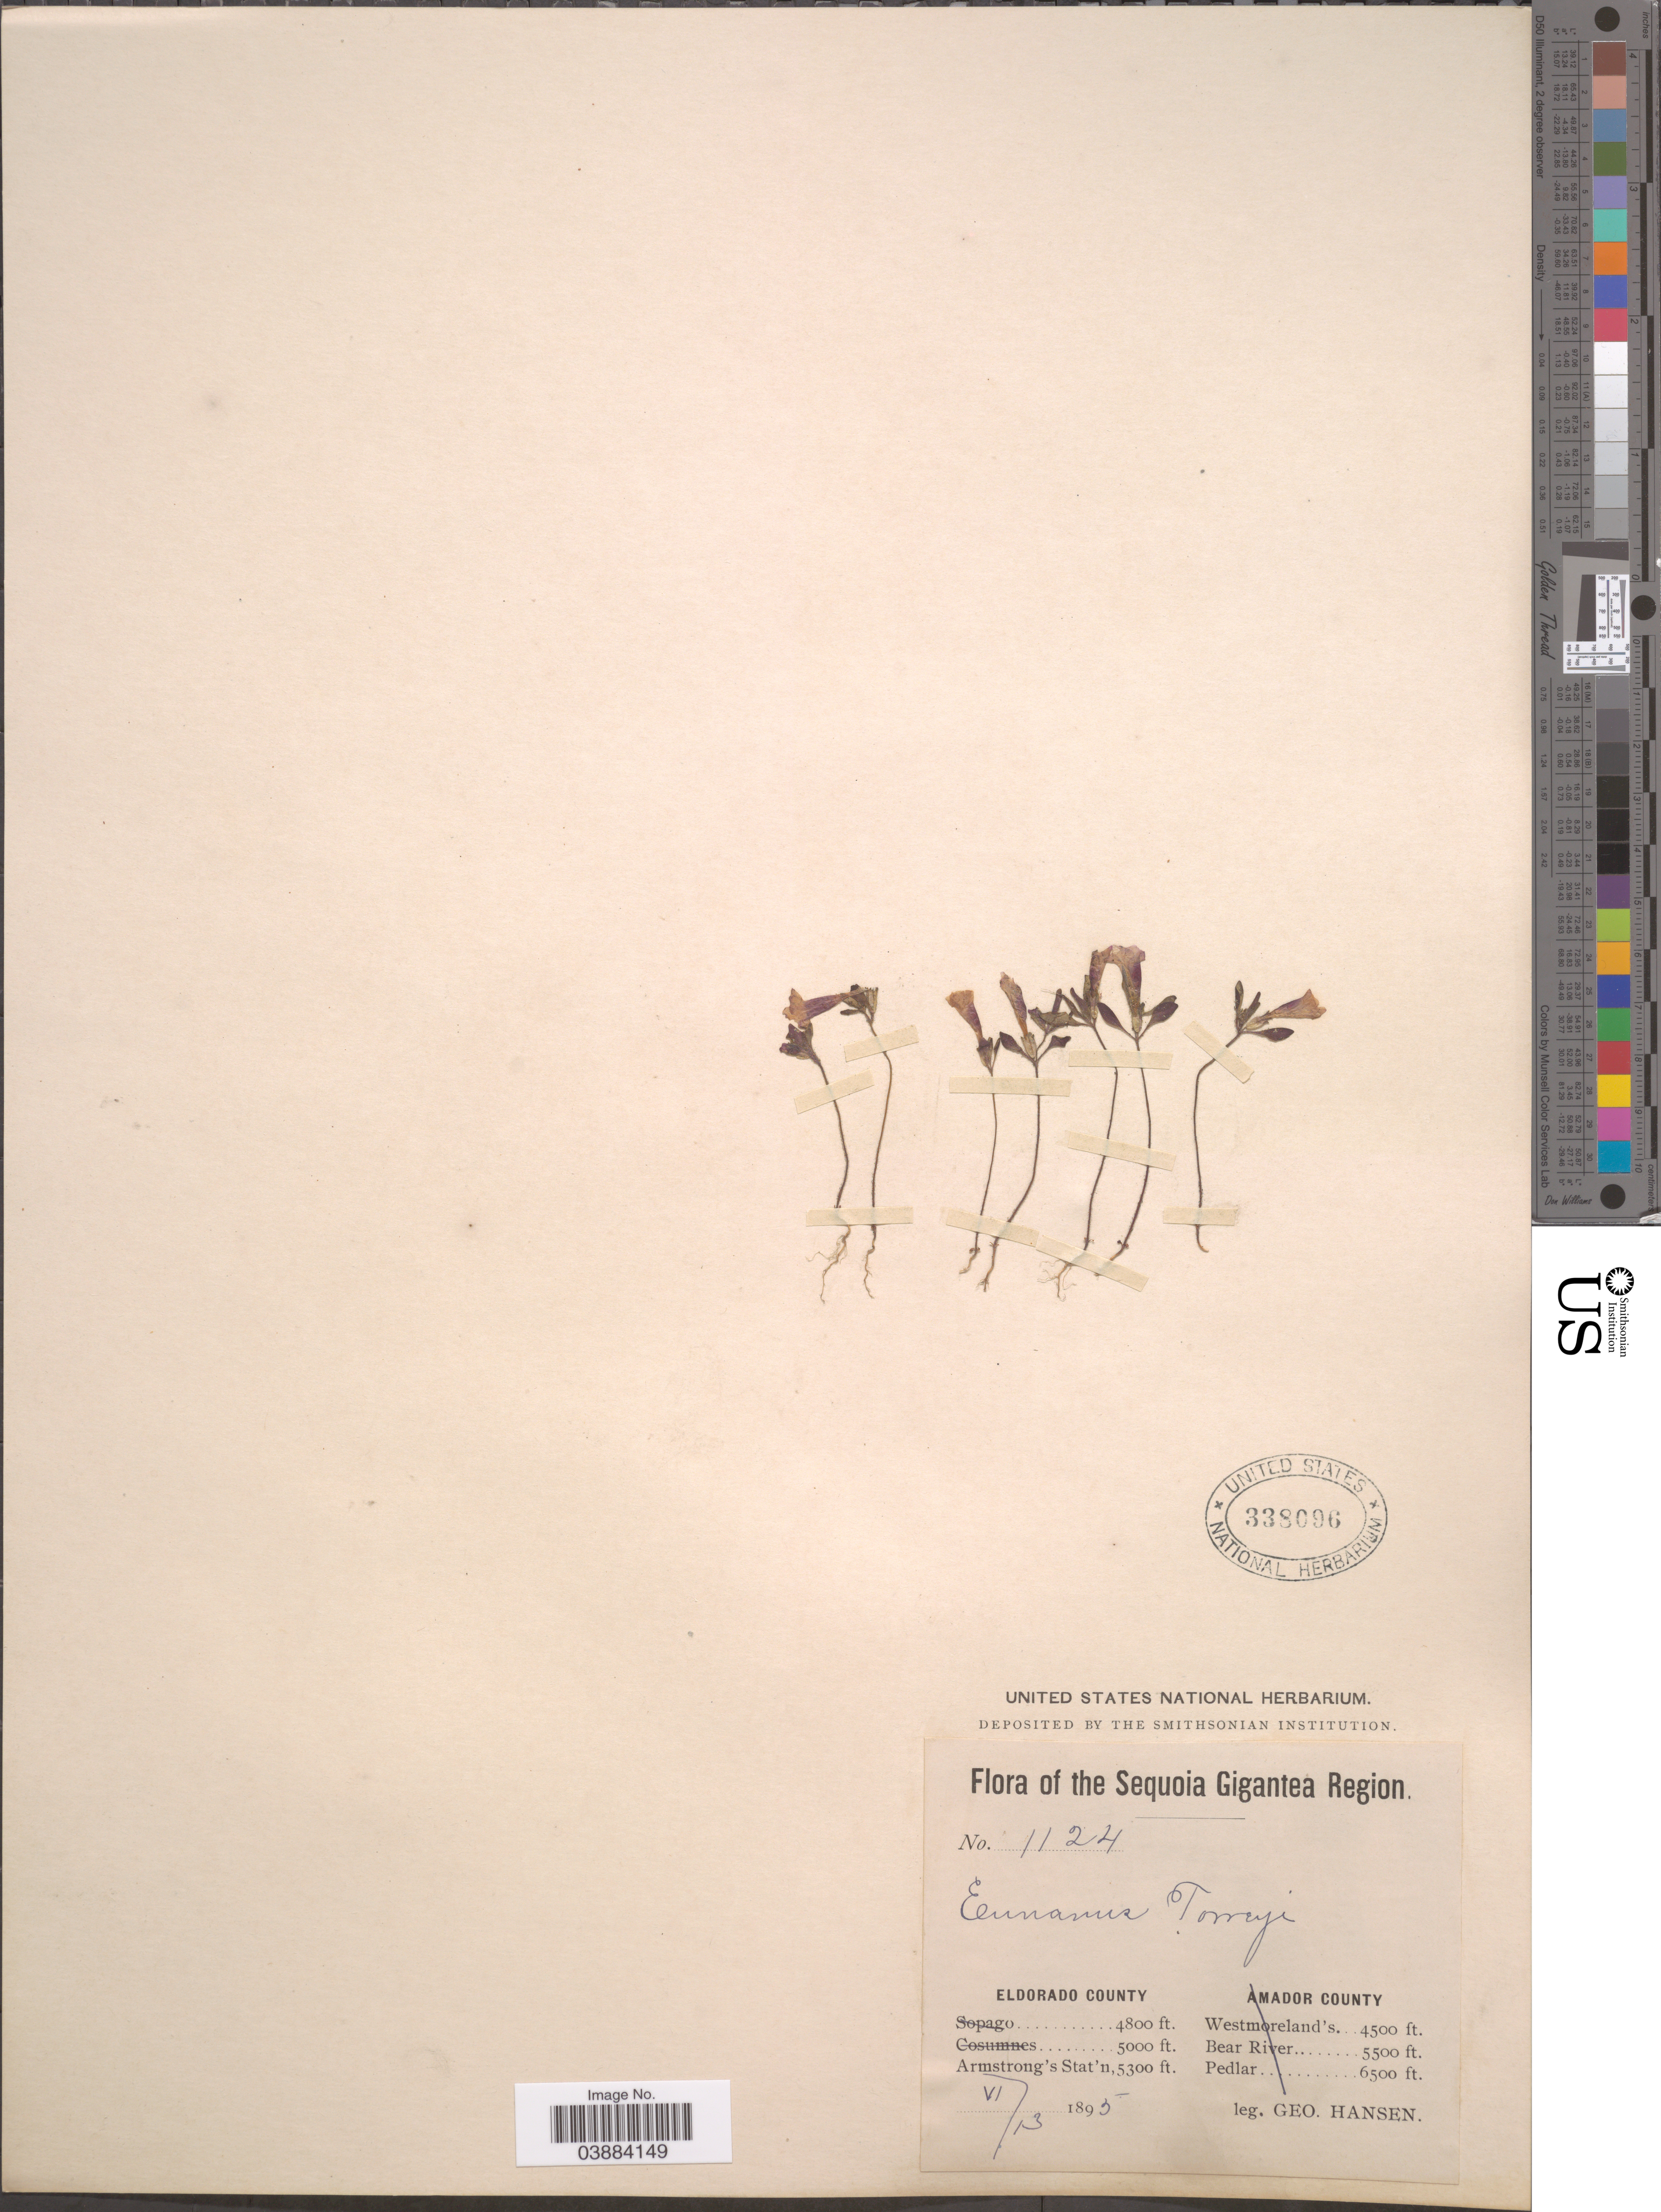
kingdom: Plantae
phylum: Tracheophyta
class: Magnoliopsida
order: Lamiales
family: Phrymaceae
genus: Eunanus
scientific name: Eunanus torreyi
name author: (A. Gray) Greene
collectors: G. Hansen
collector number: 1124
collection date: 1895-06-13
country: United States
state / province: California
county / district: El Dorado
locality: The Sequoia Gigantea Region. Eldorado County. Armstrong's Stat'n.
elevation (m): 1615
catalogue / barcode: US 338096